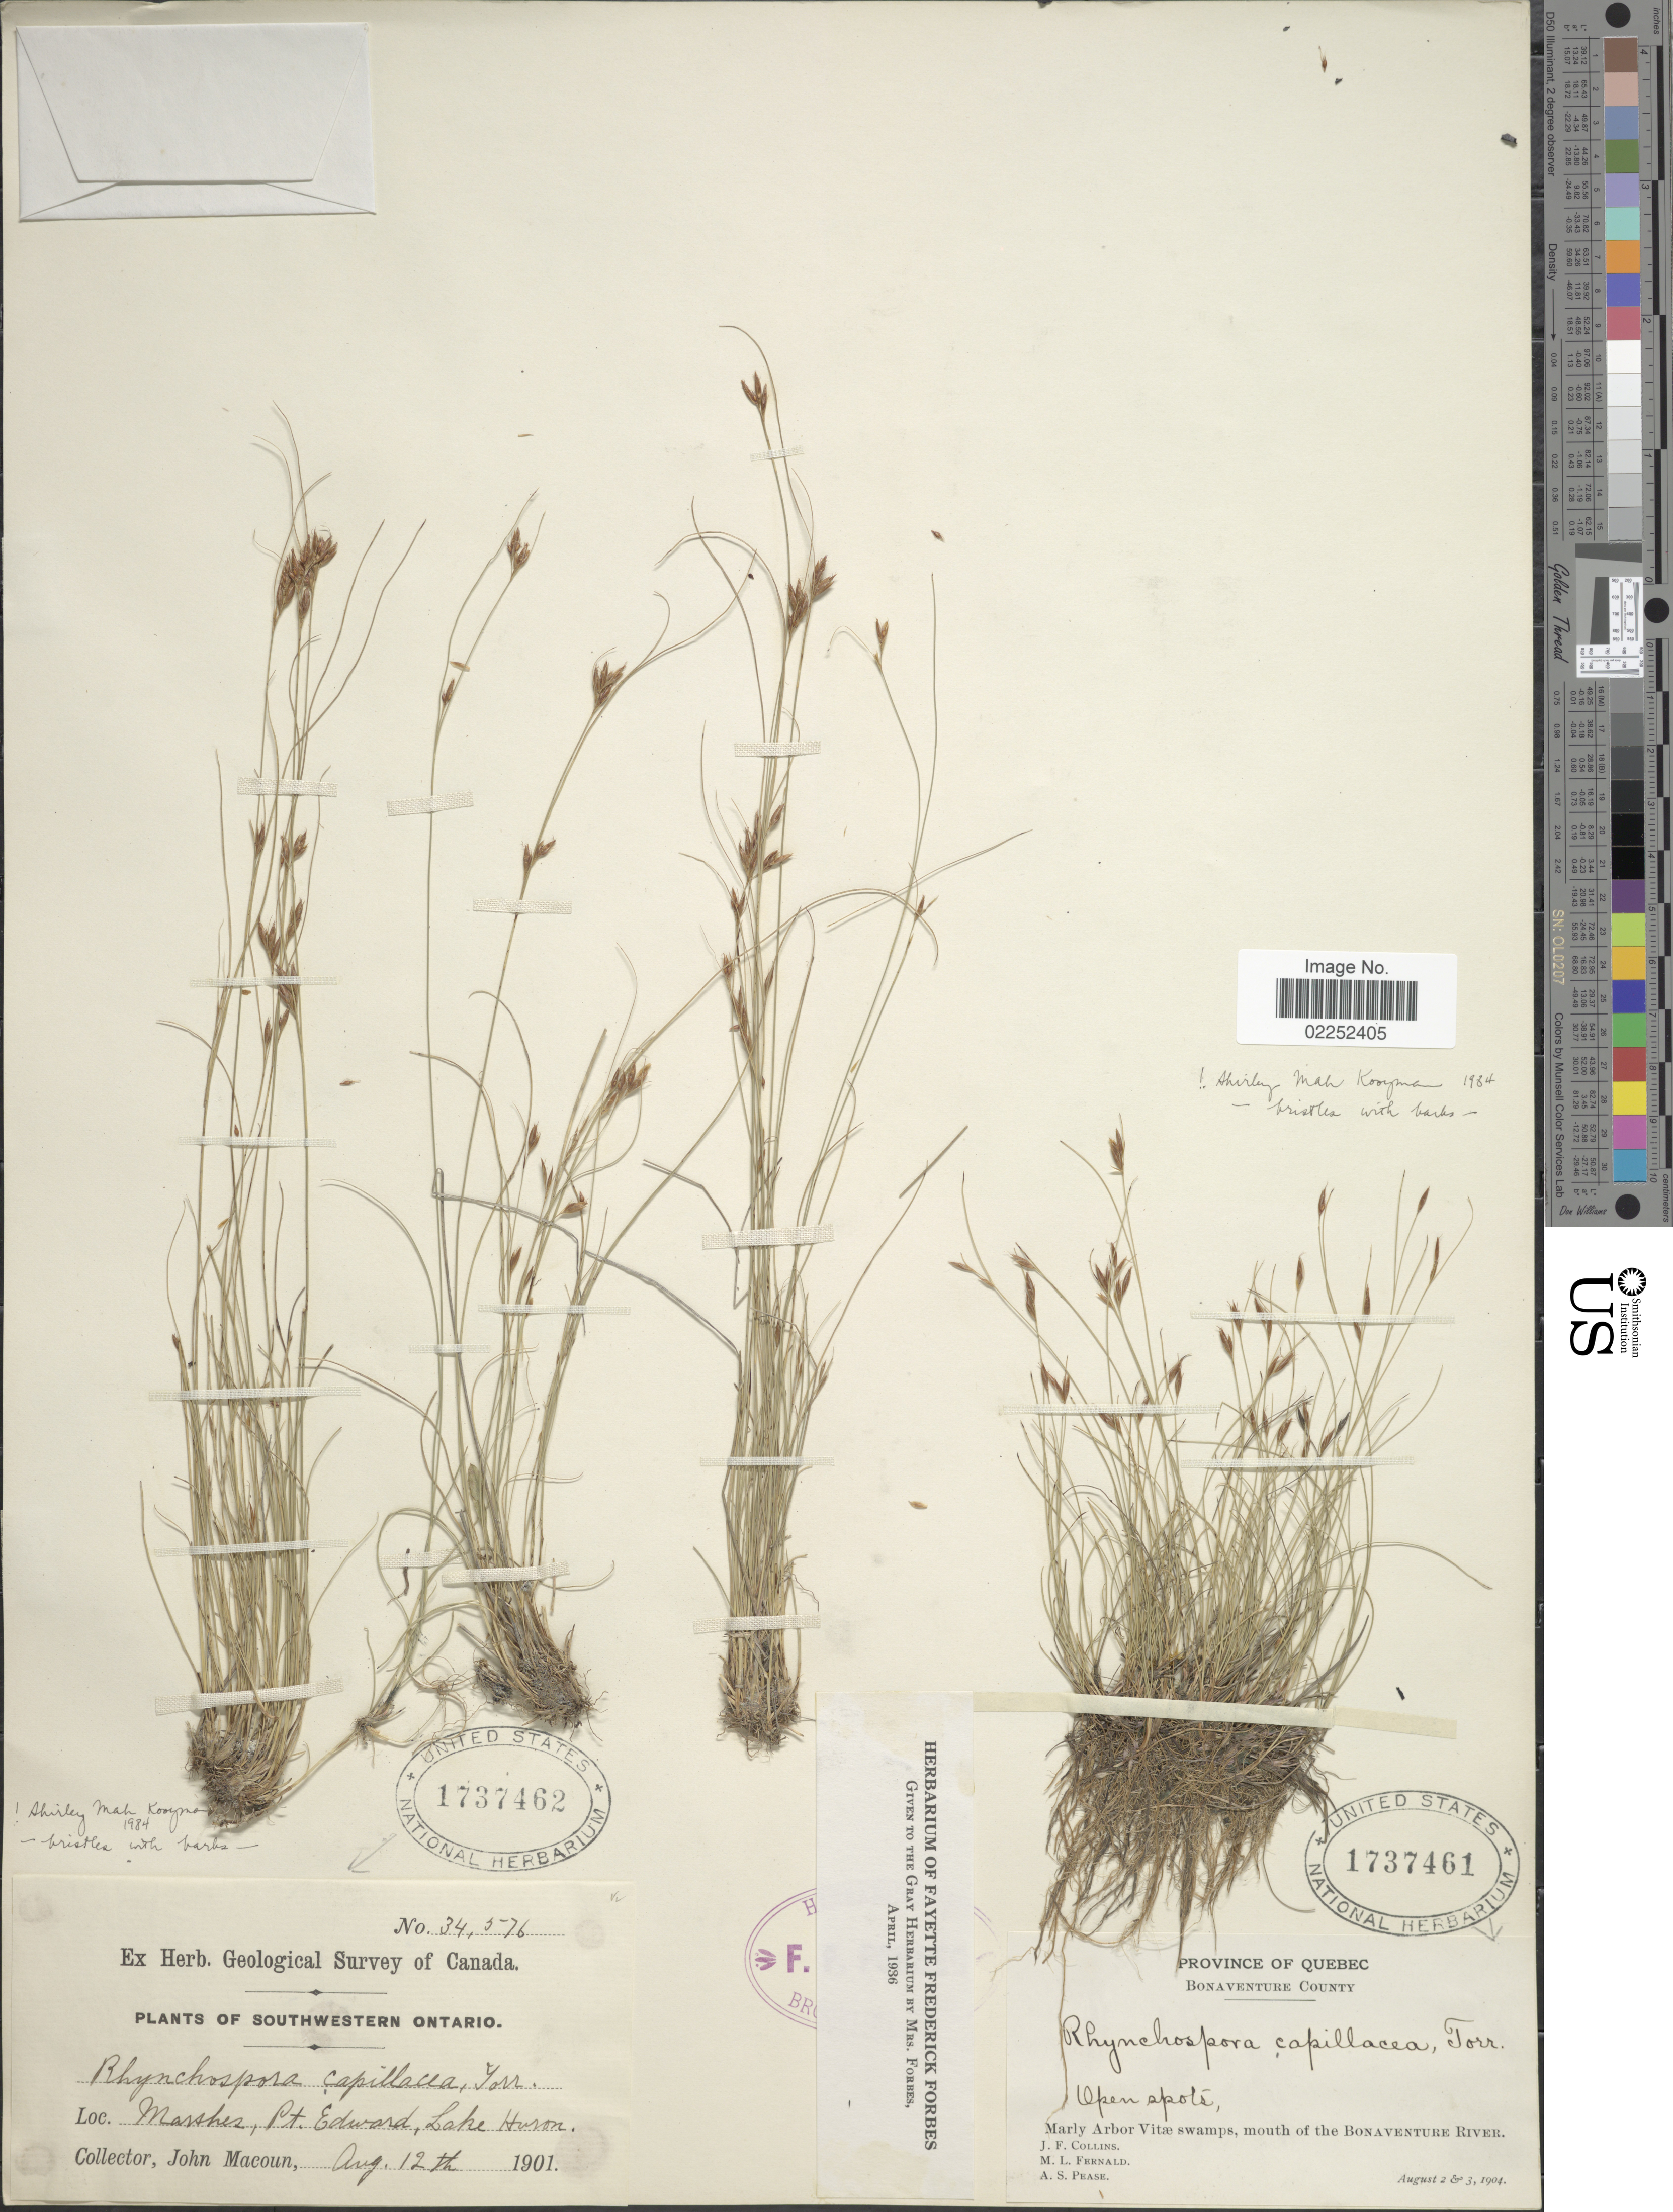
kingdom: Plantae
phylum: Tracheophyta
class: Liliopsida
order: Poales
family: Cyperaceae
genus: Rhynchospora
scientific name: Rhynchospora capillacea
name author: Torr.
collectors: J. Macoun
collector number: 34576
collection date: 1901-08-12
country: Canada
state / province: Ontario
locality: Southwestern Ontario, Marshes, Pt Edward, Lake Huron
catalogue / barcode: US 1737462-2